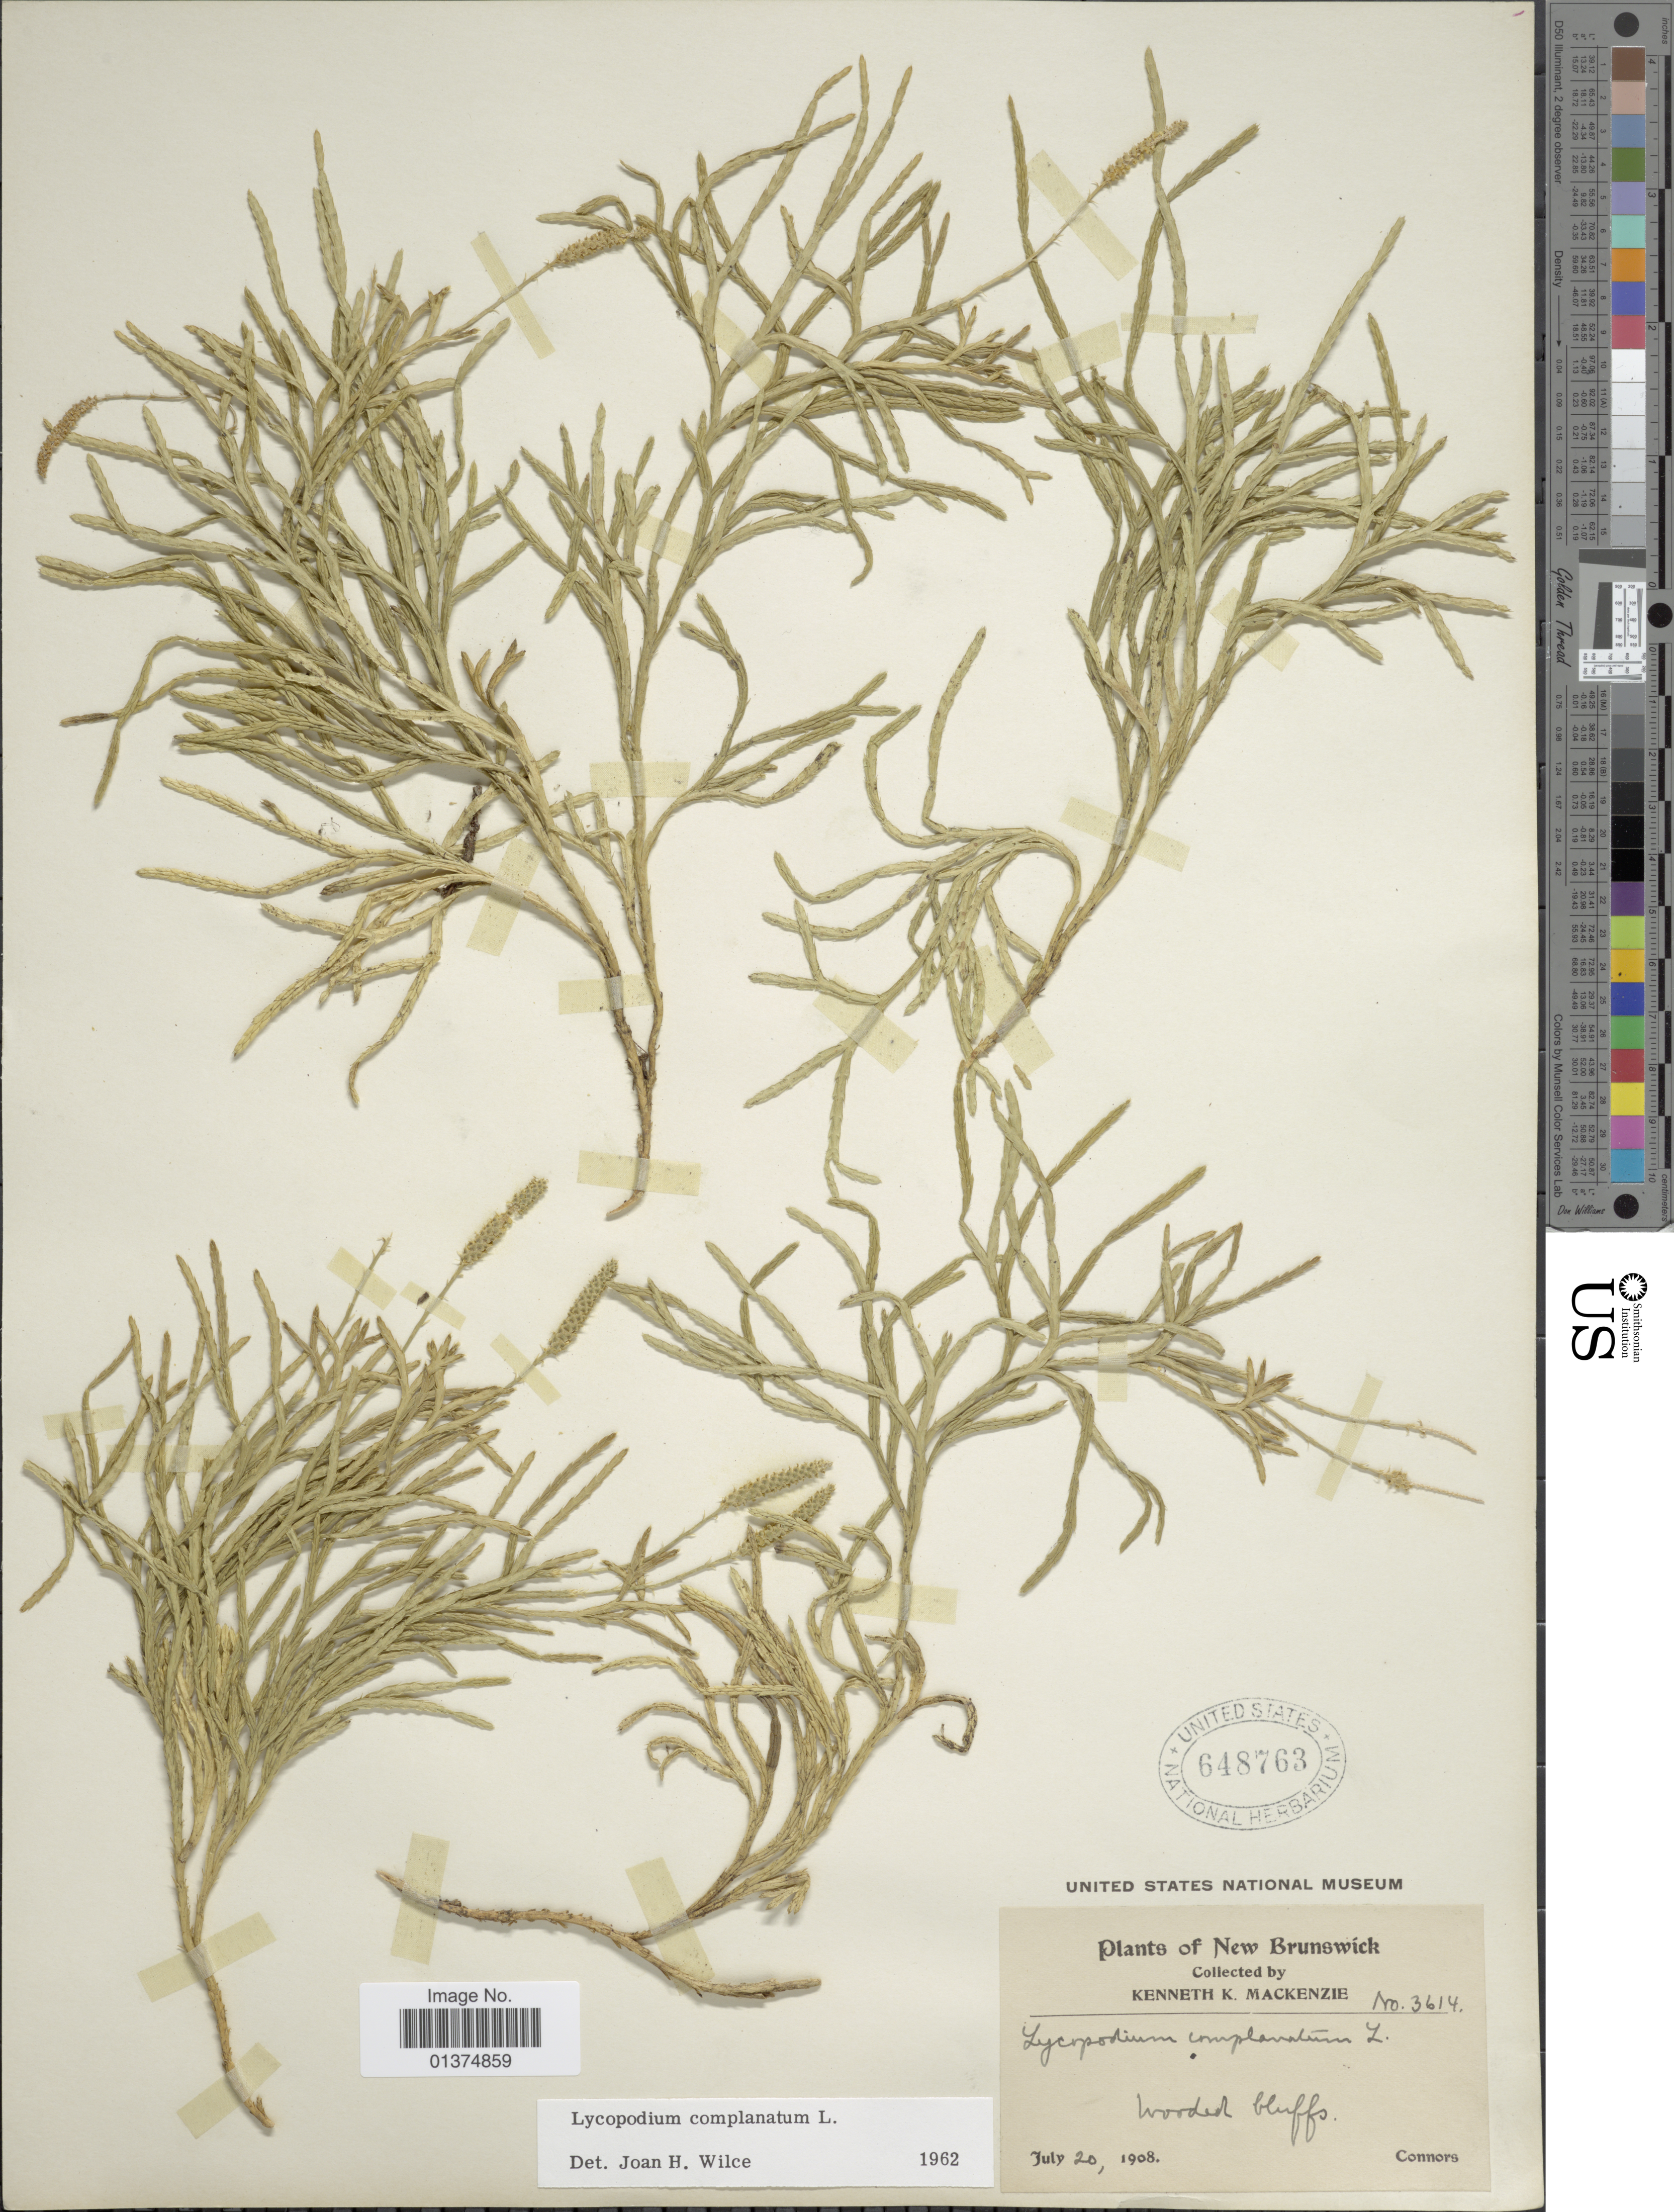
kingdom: Plantae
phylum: Tracheophyta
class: Lycopodiopsida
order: Lycopodiales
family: Lycopodiaceae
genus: Diphasiastrum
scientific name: Diphasiastrum complanatum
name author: (L.) Holub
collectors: K. K. Mackenzie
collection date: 1908-07-20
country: Canada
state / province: New Brunswick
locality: Wooded bluffs, Connors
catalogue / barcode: US 648763